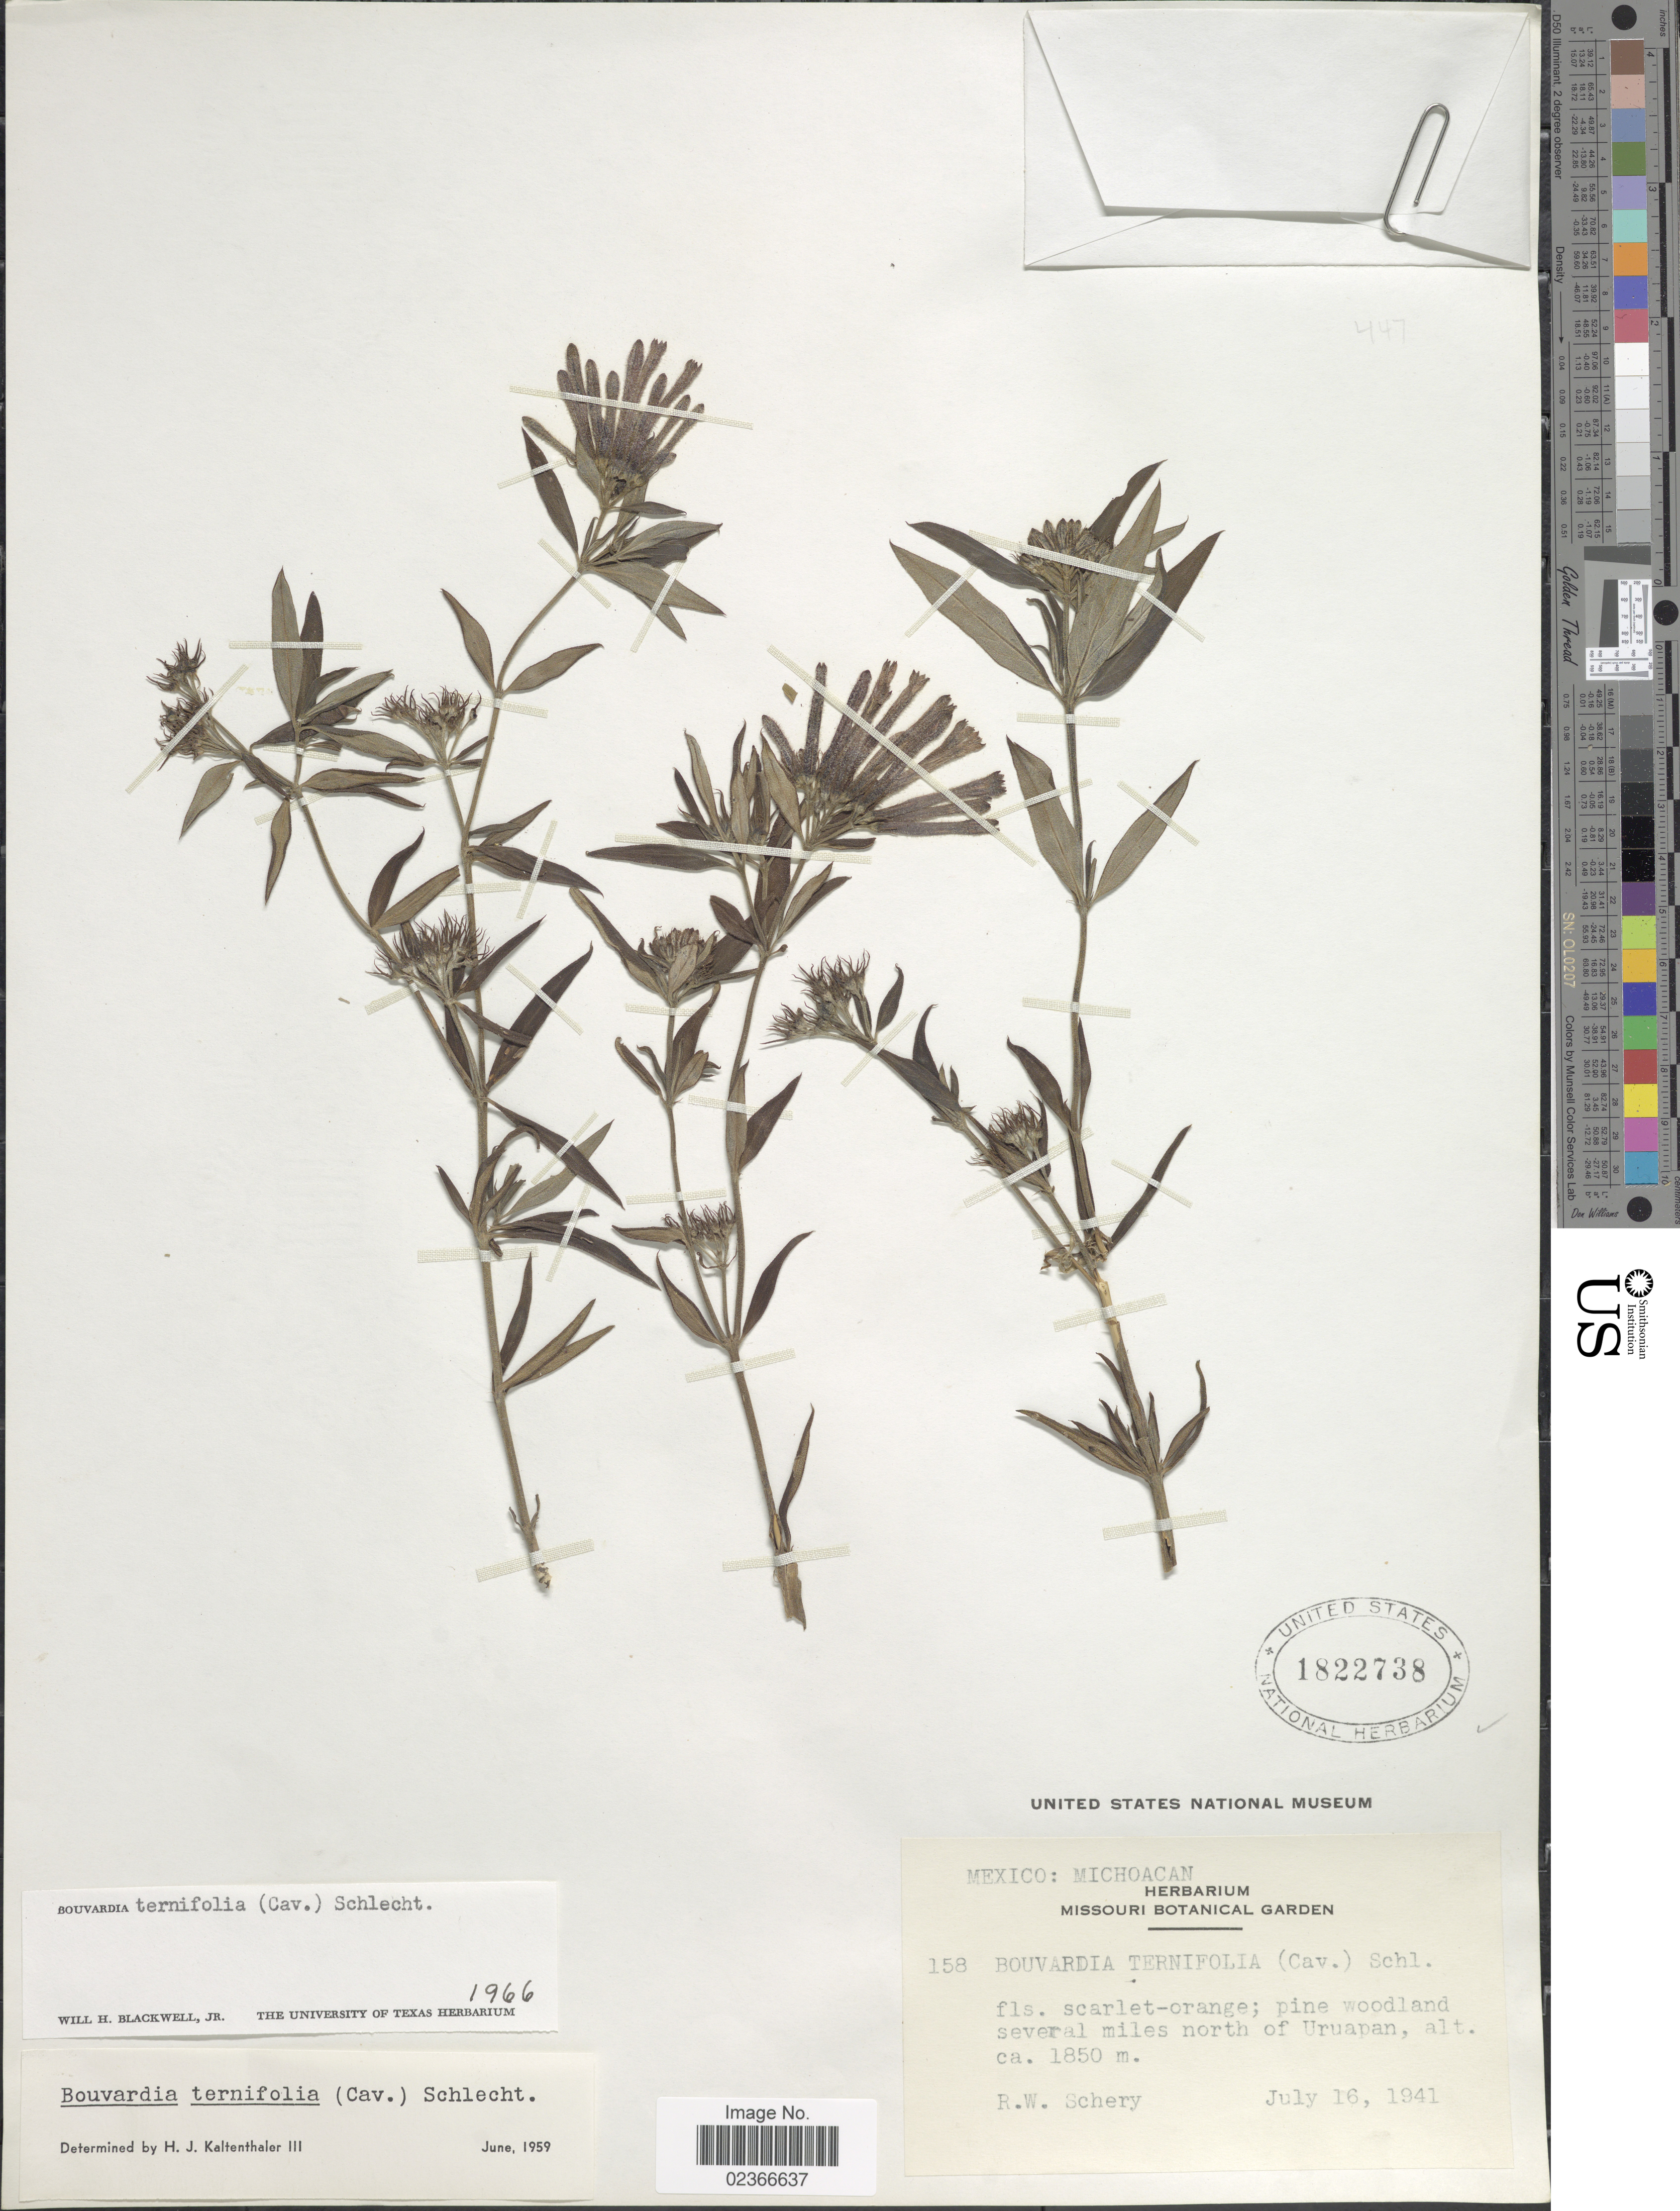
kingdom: Plantae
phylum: Tracheophyta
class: Magnoliopsida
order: Gentianales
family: Rubiaceae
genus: Bouvardia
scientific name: Bouvardia ternifolia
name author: (Cav.) Schltdl.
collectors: R. W. Schery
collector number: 158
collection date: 1941-07-16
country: Mexico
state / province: Michoacán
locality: Pine woodland several miles north of Uruapan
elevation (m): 1850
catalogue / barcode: US 1822738